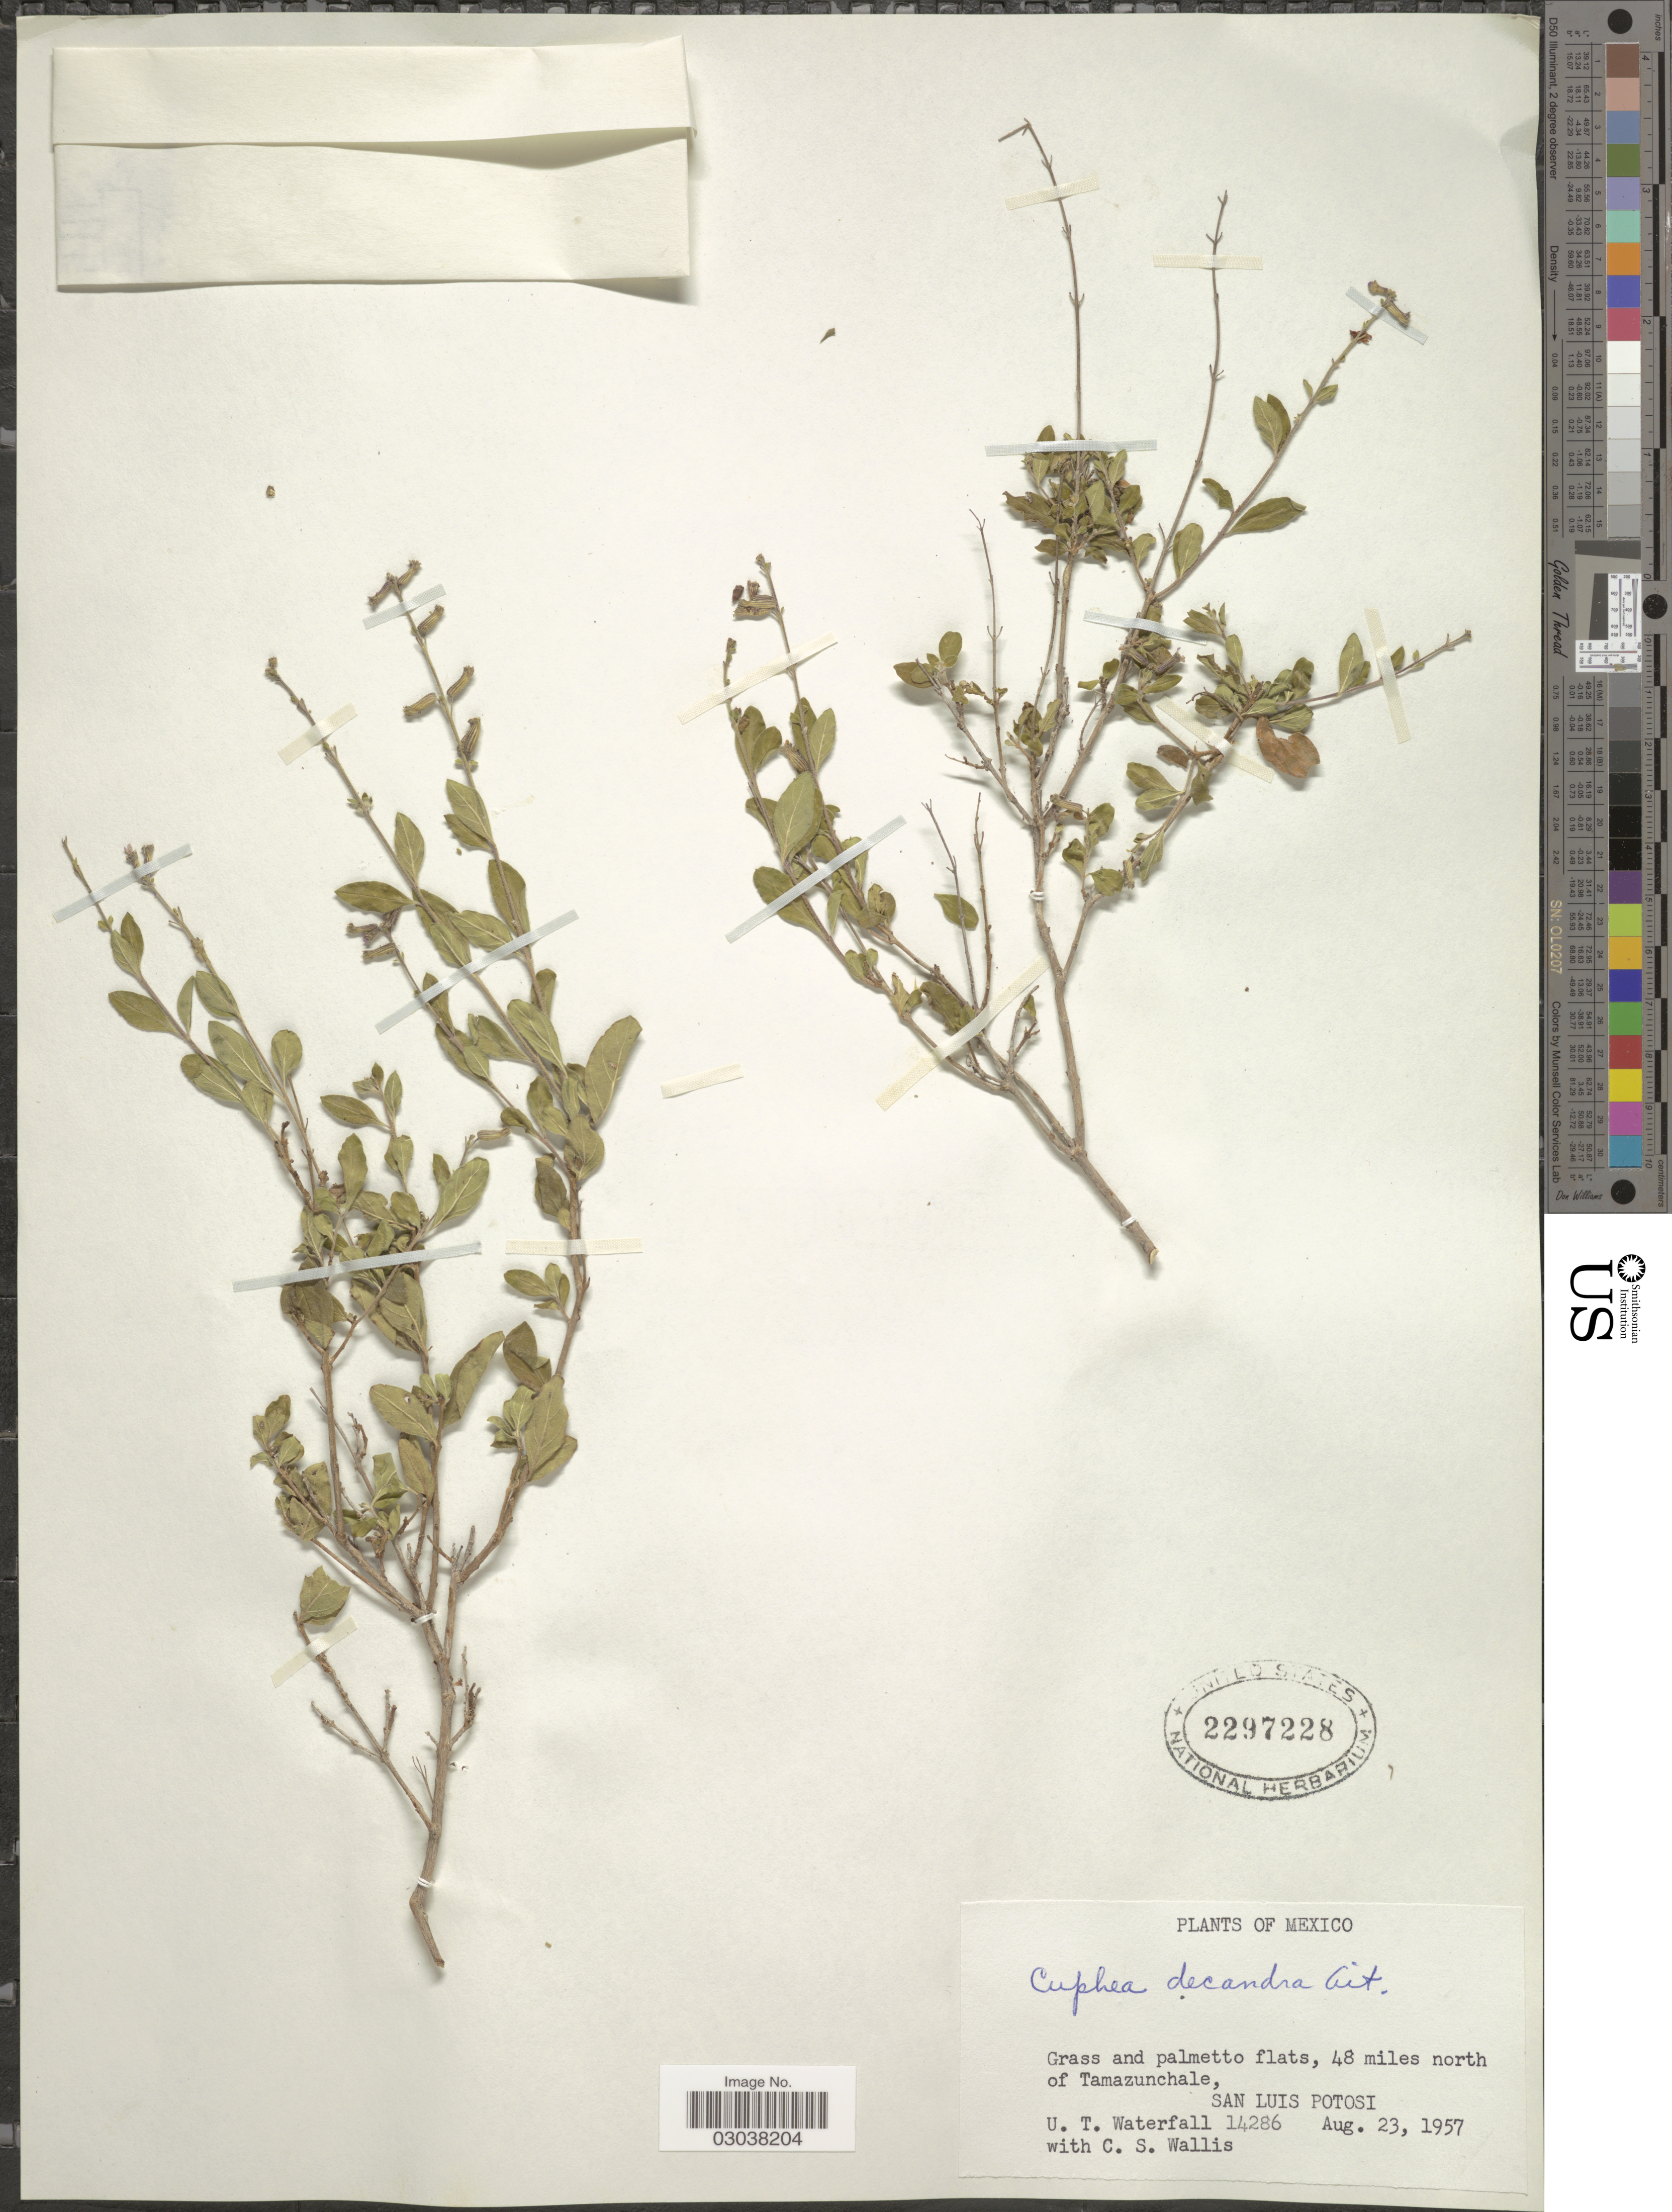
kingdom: Plantae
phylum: Tracheophyta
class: Magnoliopsida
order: Myrtales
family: Lythraceae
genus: Cuphea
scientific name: Cuphea decandra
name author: W.T. Aiton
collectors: U. T. Waterfall & C. S. Wallis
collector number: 14286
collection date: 1957-08-23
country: Mexico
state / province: San Luis Potosí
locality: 48 miles north of Tamazunchale.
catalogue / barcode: US 2297228